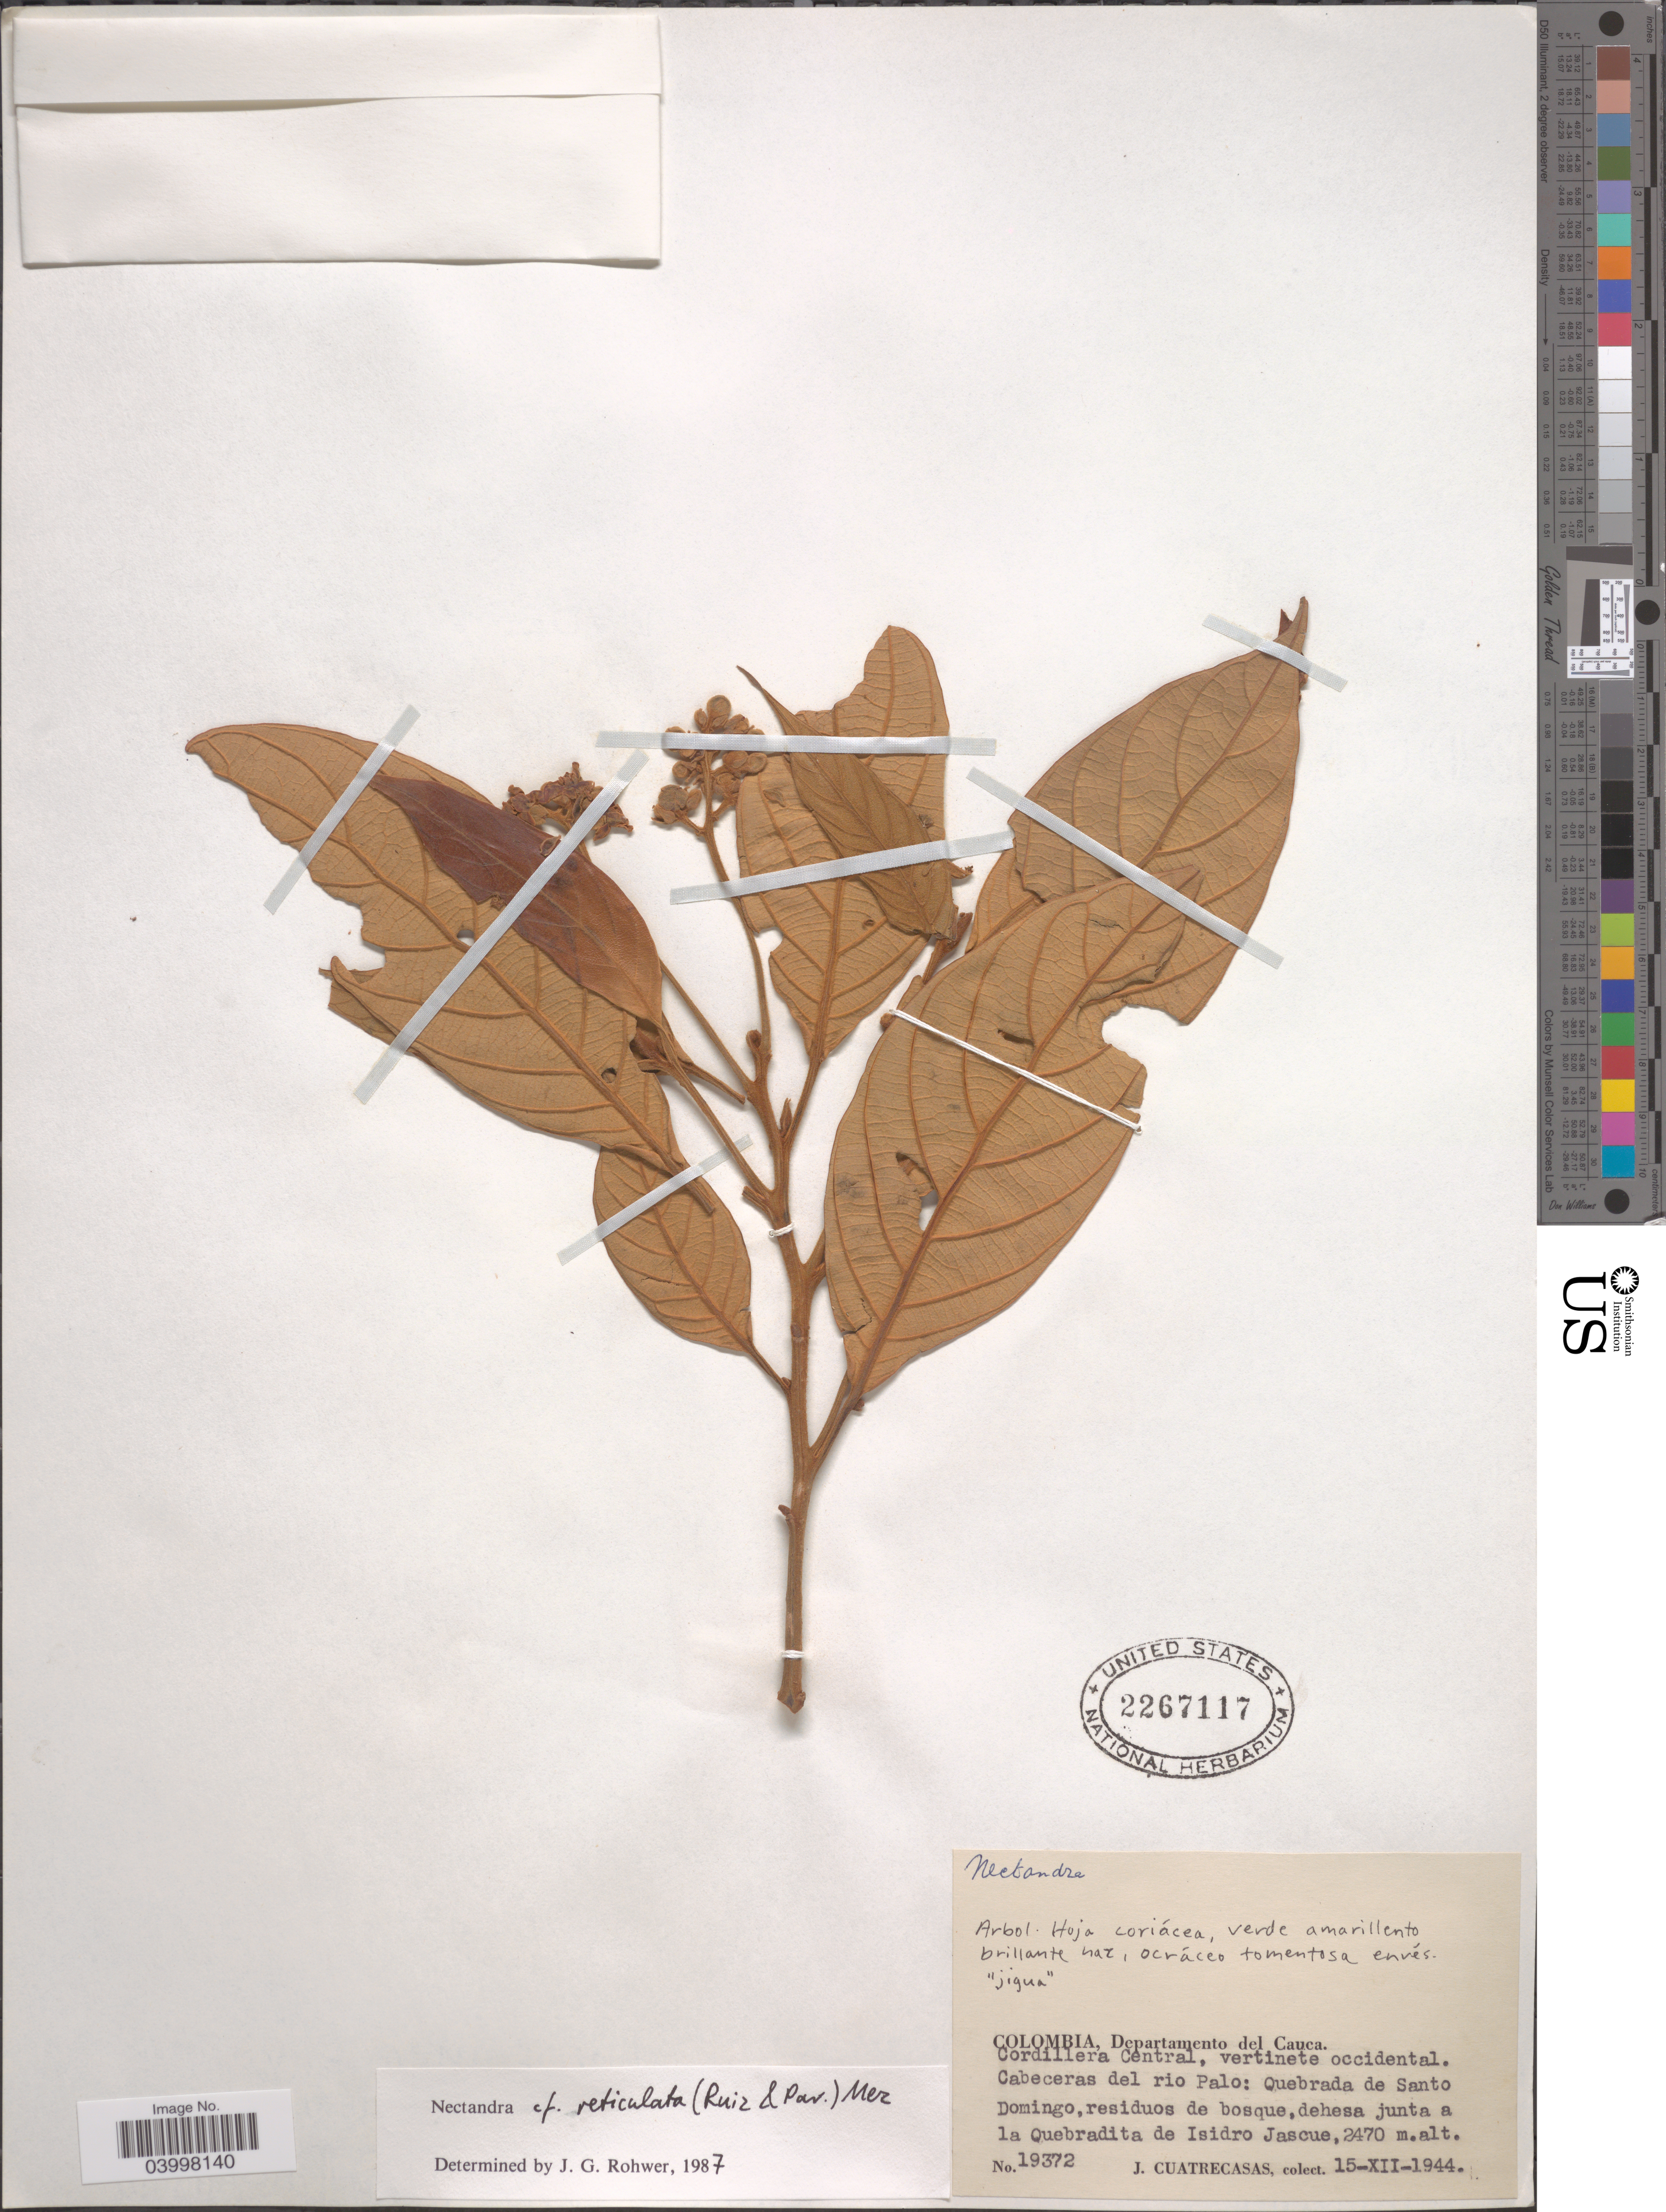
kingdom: Plantae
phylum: Tracheophyta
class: Magnoliopsida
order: Laurales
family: Lauraceae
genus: Nectandra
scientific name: Nectandra reticulata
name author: (Ruiz & Pav.) Mez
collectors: J. Cuatrecasas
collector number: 19372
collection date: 1944-12-15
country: Colombia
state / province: Cauca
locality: Departamento del Cauca. Cordillera Central, vertinete occidental. Cabeceras del rio Palo: Quebrada de Santo Domingo, dehesa junta a la Quebrada de Isidro Jascue.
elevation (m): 2470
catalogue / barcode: US 2267117